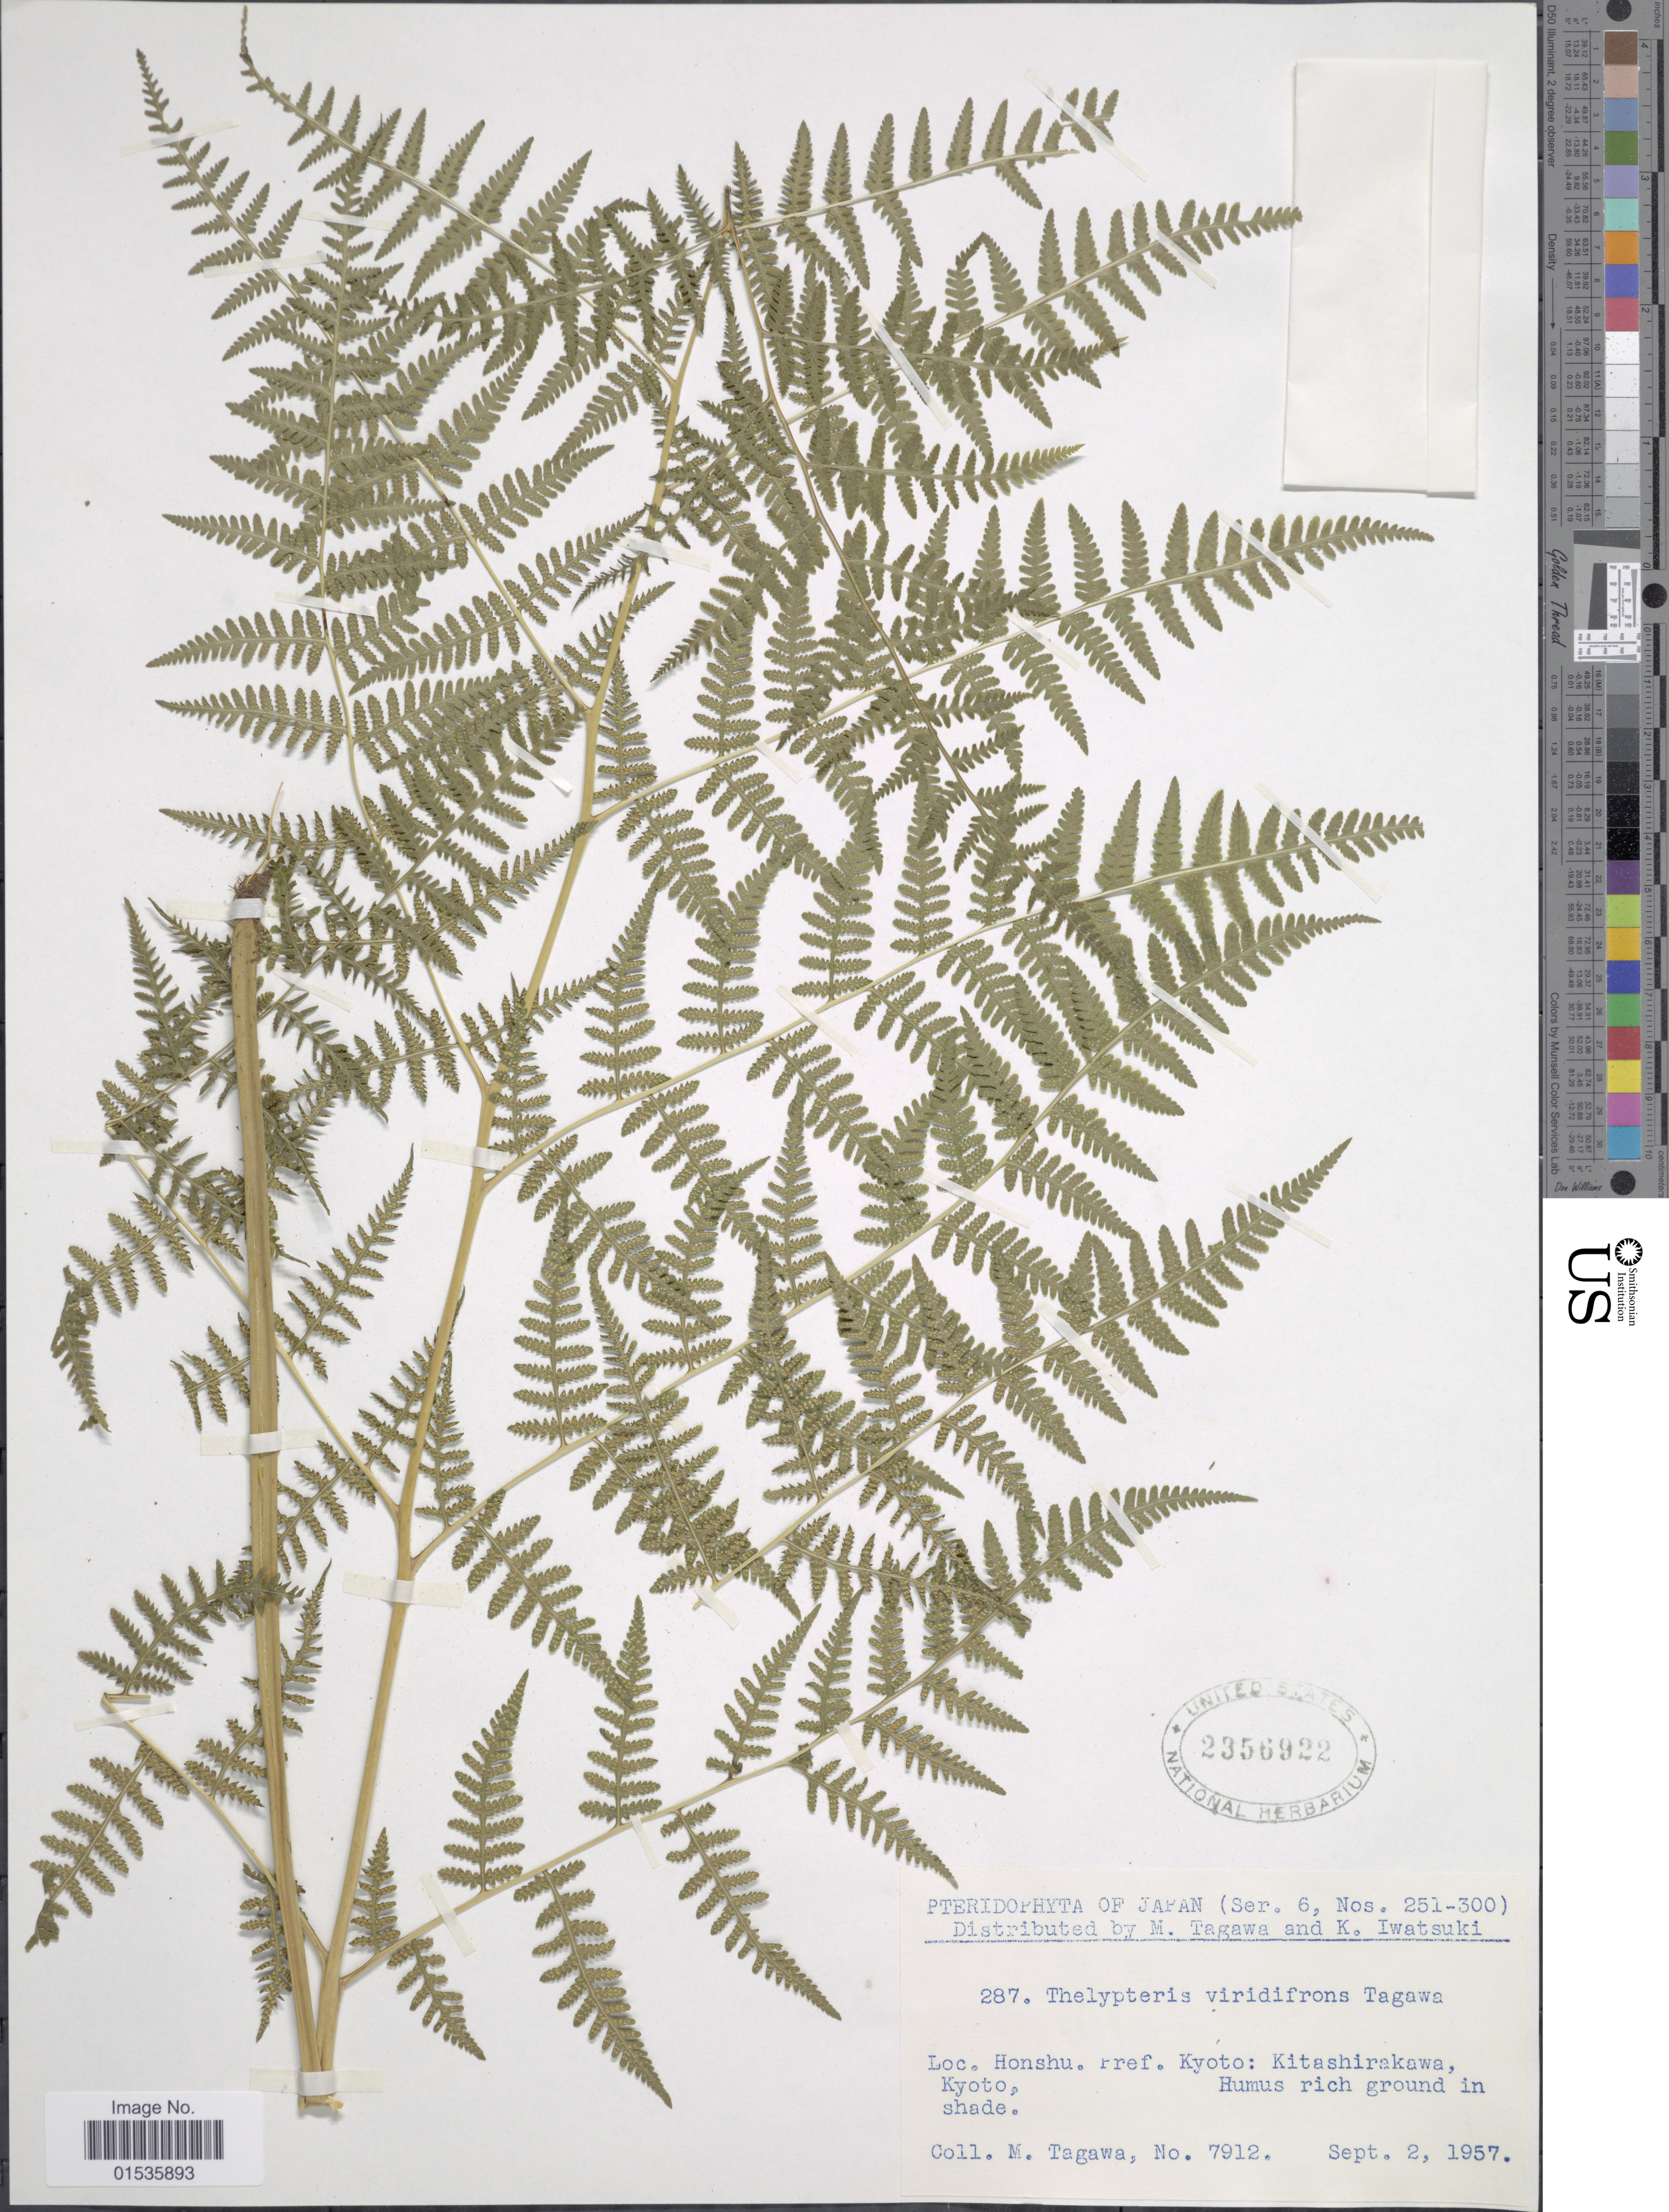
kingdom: Plantae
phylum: Tracheophyta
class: Polypodiopsida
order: Polypodiales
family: Thelypteridaceae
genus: Macrothelypteris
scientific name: Macrothelypteris viridifrons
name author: (Tagawa) Ching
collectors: M. Tagawa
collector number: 7912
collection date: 1957-09-02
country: Japan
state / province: Kyoto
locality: Japan, Honshu. pref. Kyoto: Kitashirakawa, Kyoto.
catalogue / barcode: US 2356922